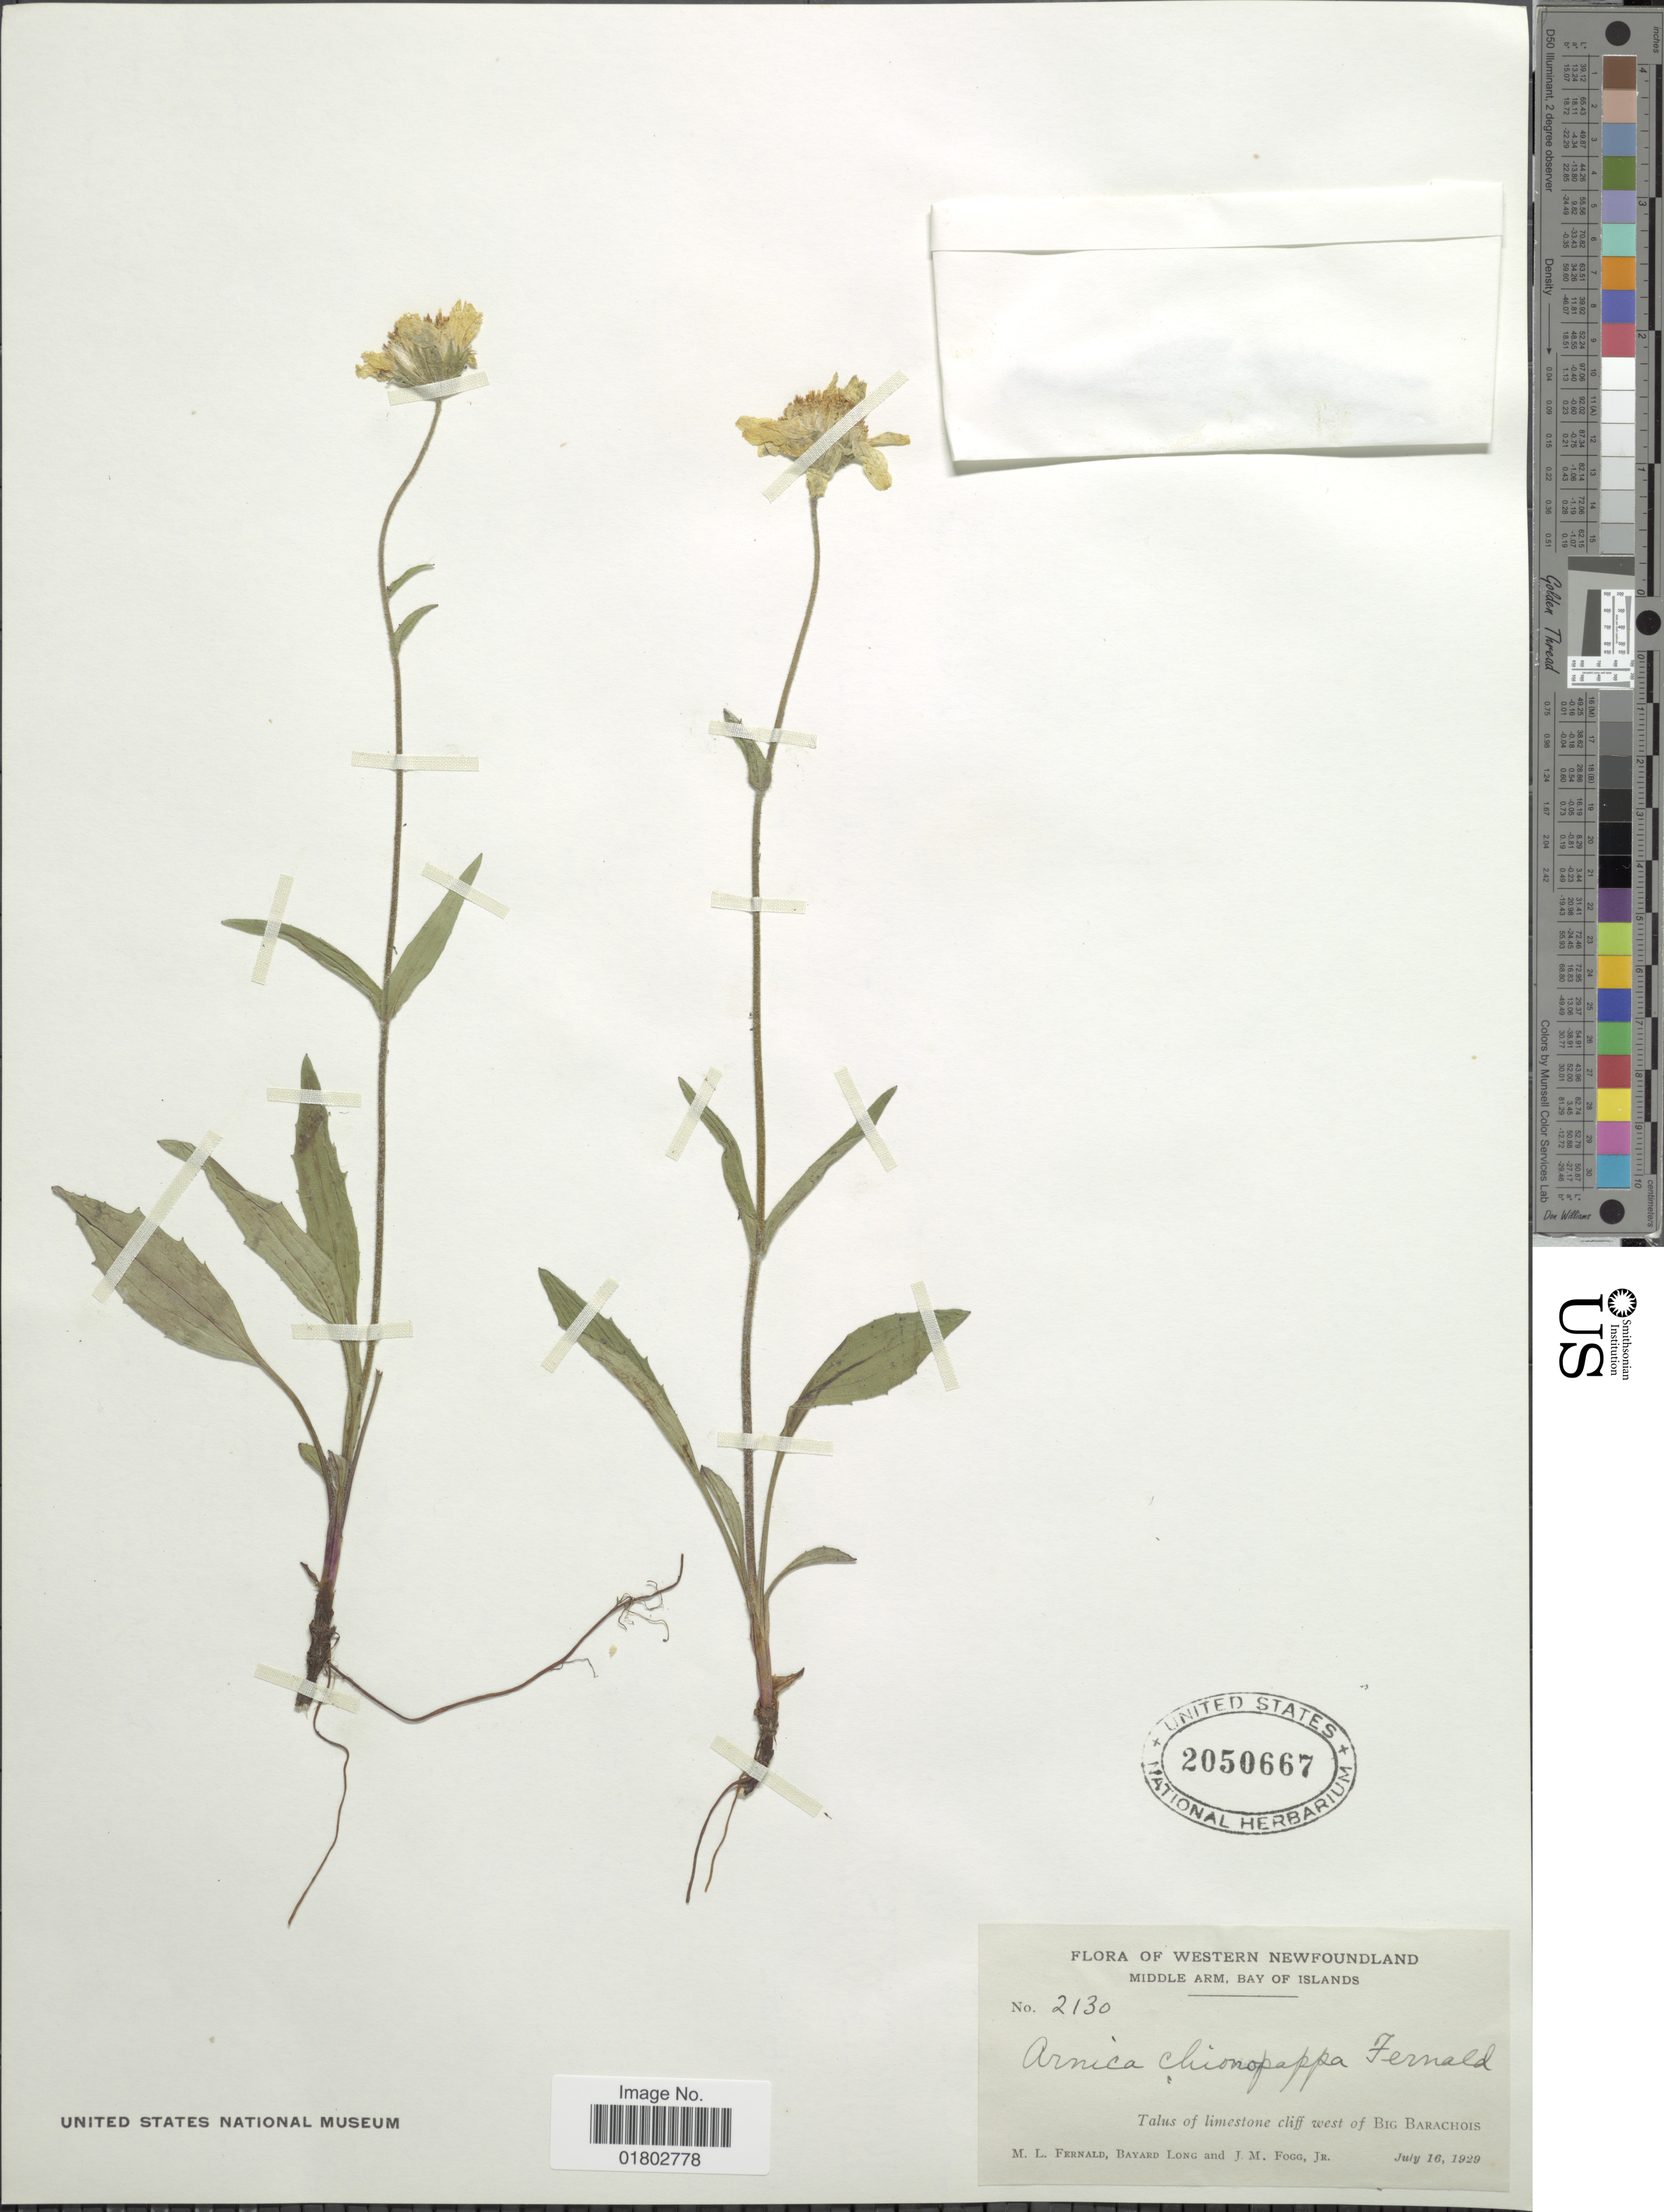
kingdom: Plantae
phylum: Tracheophyta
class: Magnoliopsida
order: Asterales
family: Asteraceae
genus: Arnica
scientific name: Arnica chionopappa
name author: Fernald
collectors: M. L. Fernald, B. Long & J. Fogg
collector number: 2130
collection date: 1929-07-16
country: Canada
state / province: Newfoundland and Labrador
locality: Western Newfoundland, Middle Arm, Bay of Islands, Talus of limestone cliff west of Big Barachois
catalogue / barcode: US 2050667